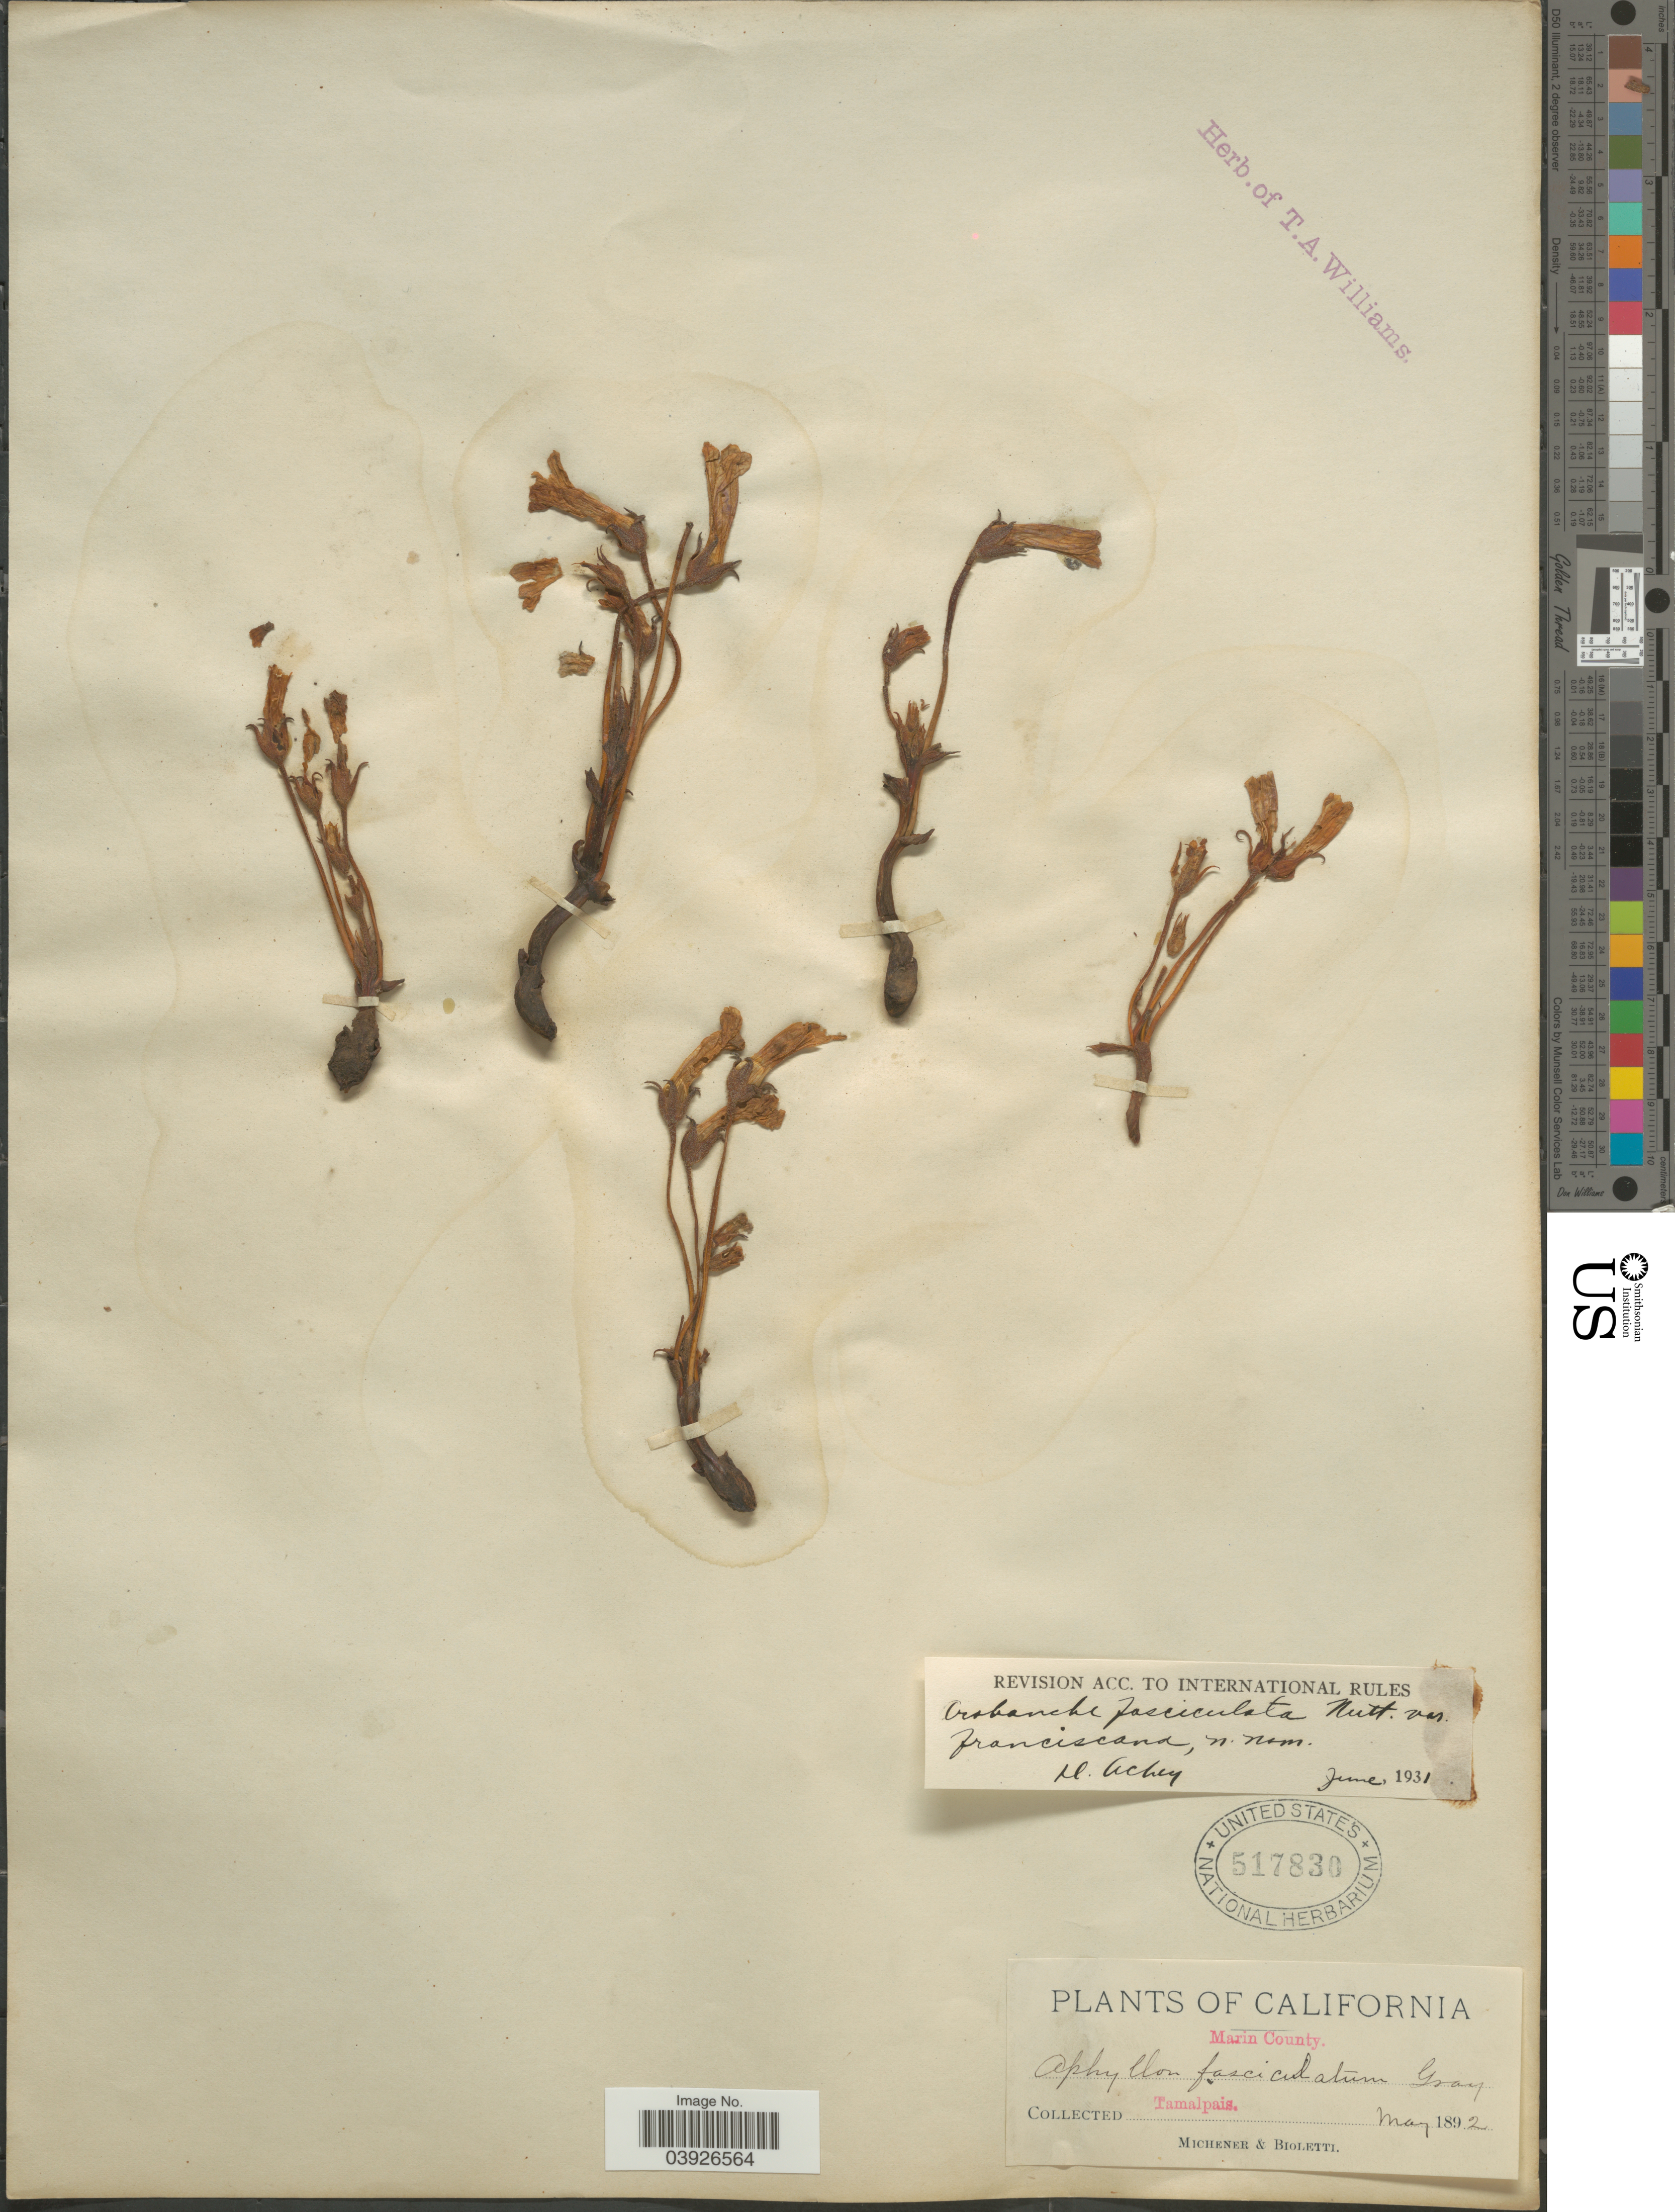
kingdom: Plantae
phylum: Tracheophyta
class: Magnoliopsida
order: Lamiales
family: Orobanchaceae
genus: Aphyllon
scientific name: Aphyllon fasciculatum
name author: (Nutt.) Torr. & A. Gray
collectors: -. Michener & -- Bioletti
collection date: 1892-05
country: United States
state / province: California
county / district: Marin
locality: Marin County. Tamalpais.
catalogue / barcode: US 517830